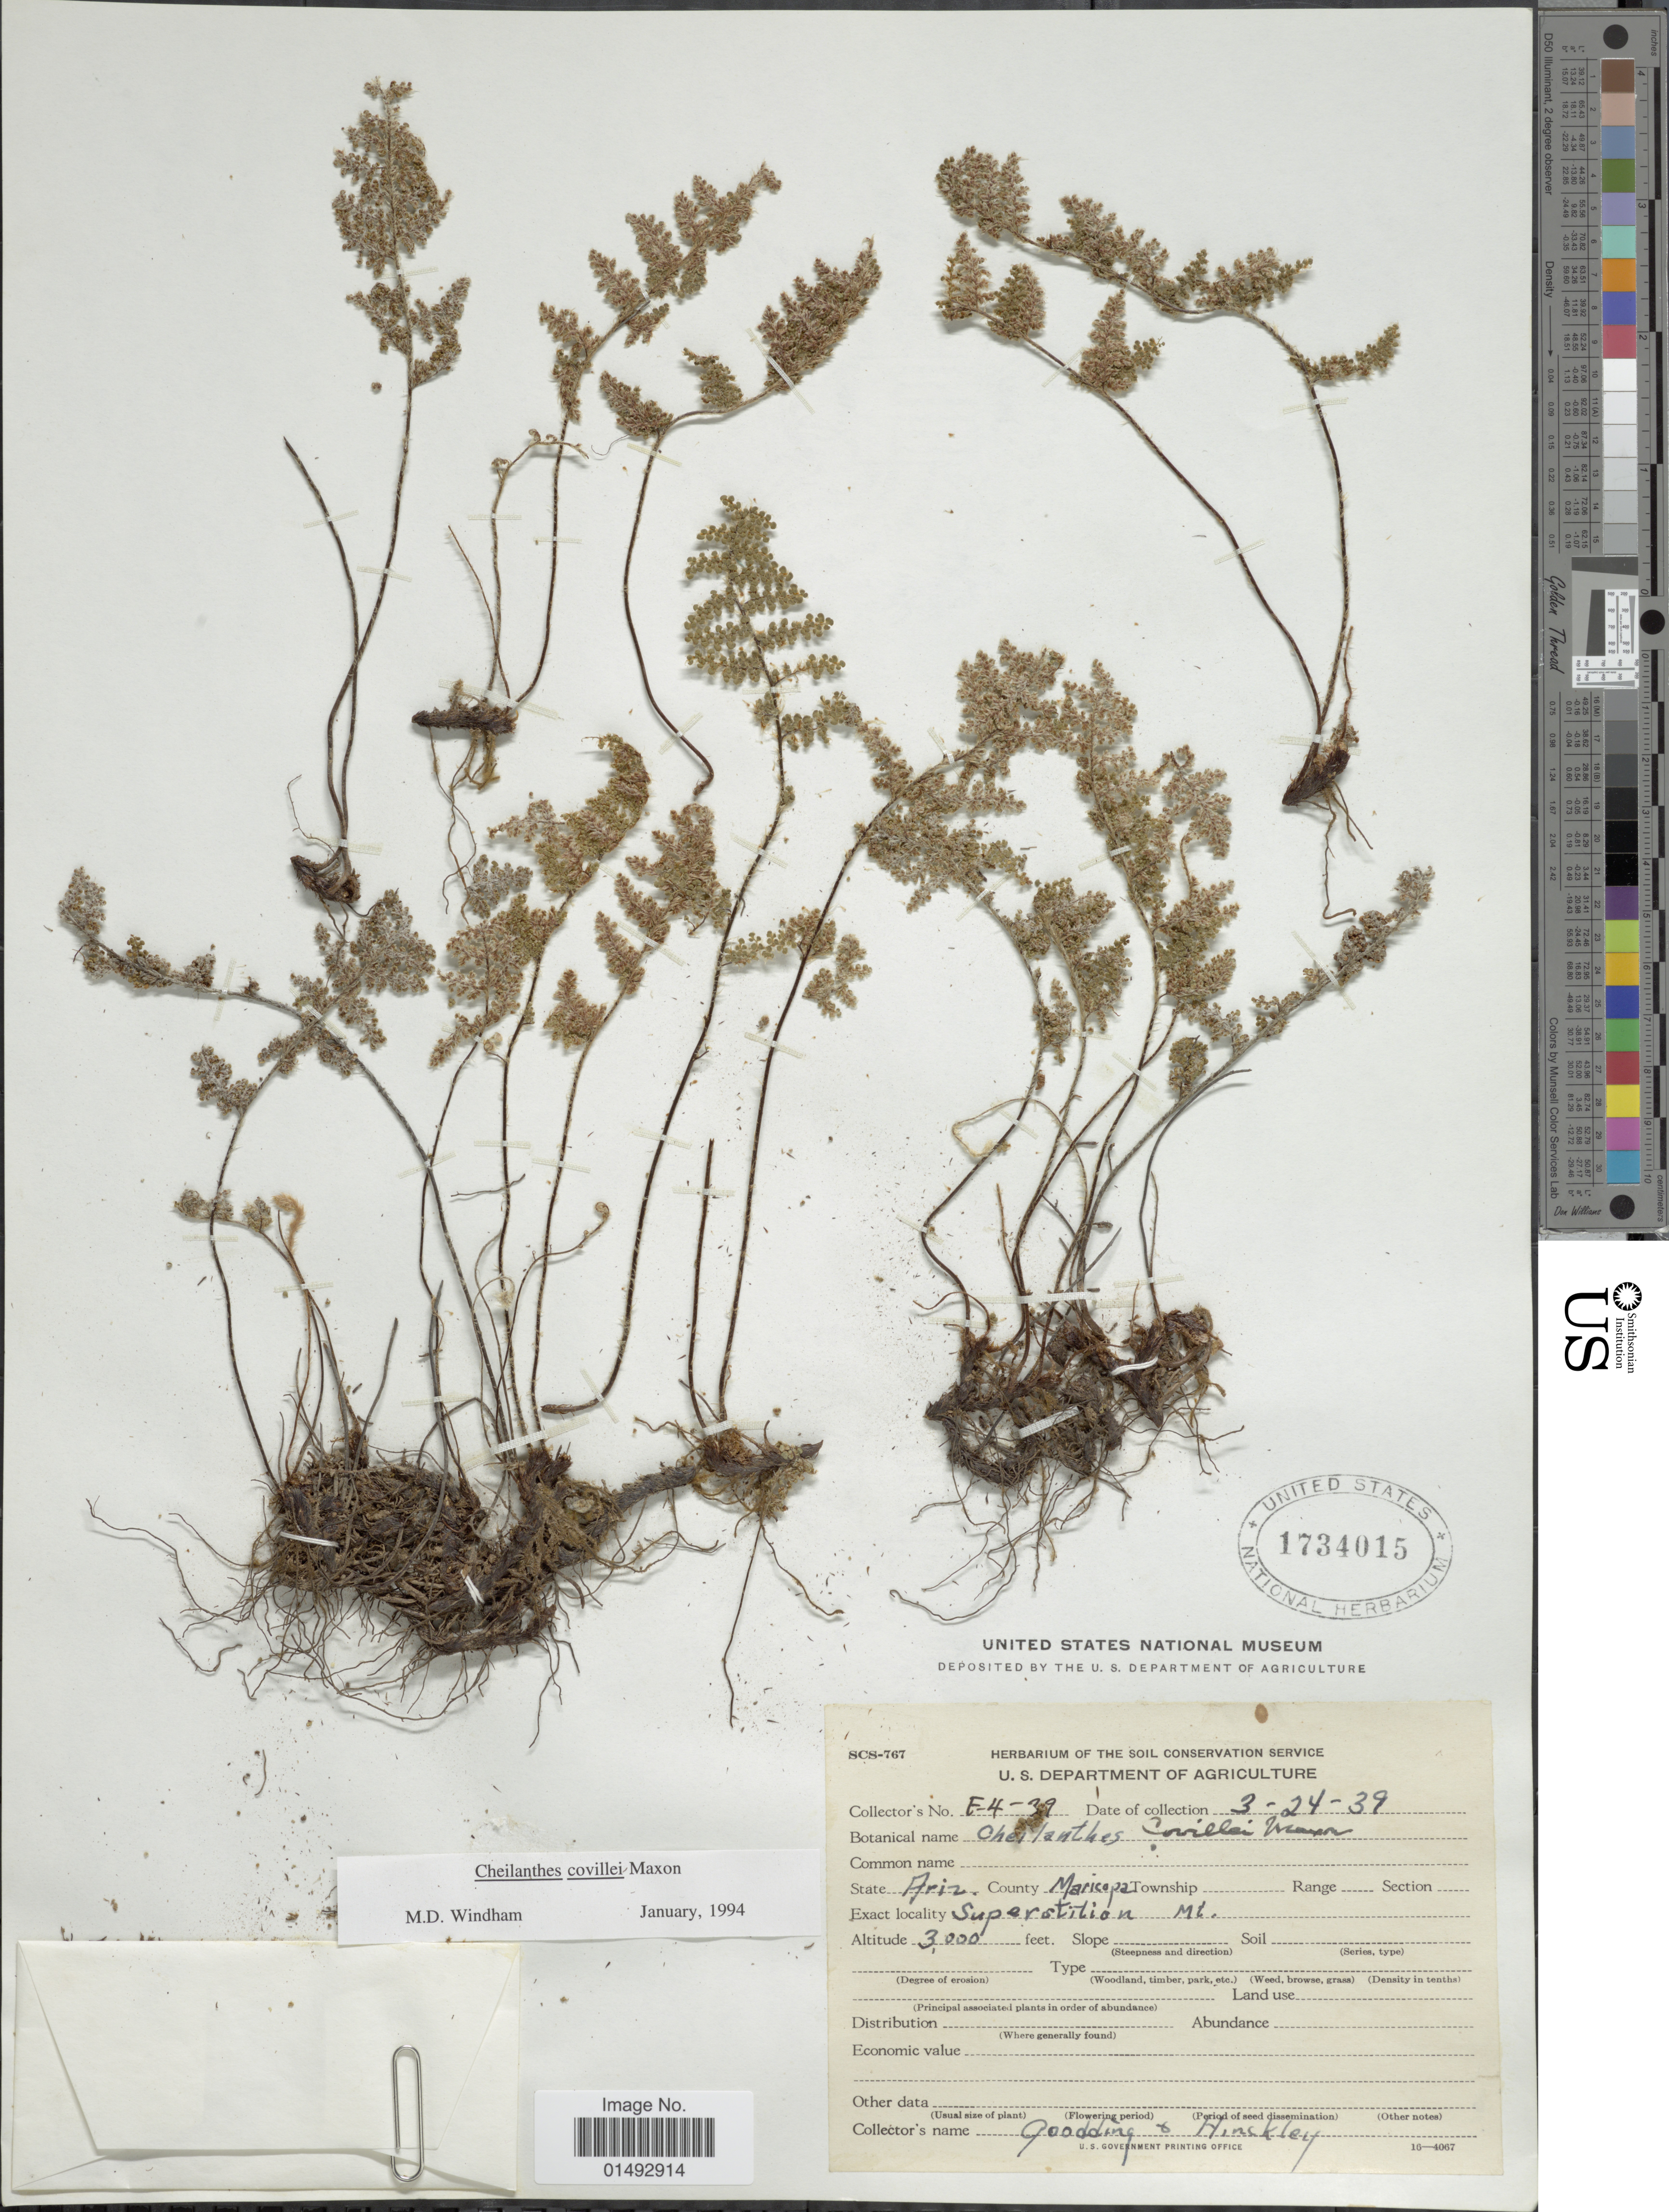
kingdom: Plantae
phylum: Tracheophyta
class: Polypodiopsida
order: Polypodiales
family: Pteridaceae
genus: Myriopteris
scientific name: Myriopteris covillei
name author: (Maxon) Á. Löve & D. Löve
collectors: Goodding & Hinckley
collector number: F-4-39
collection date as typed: Transcribed d/m/y: 24/3/39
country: United States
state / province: Arizona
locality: County Maricaoa, Superstition Mt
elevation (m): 914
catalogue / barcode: US 1734015